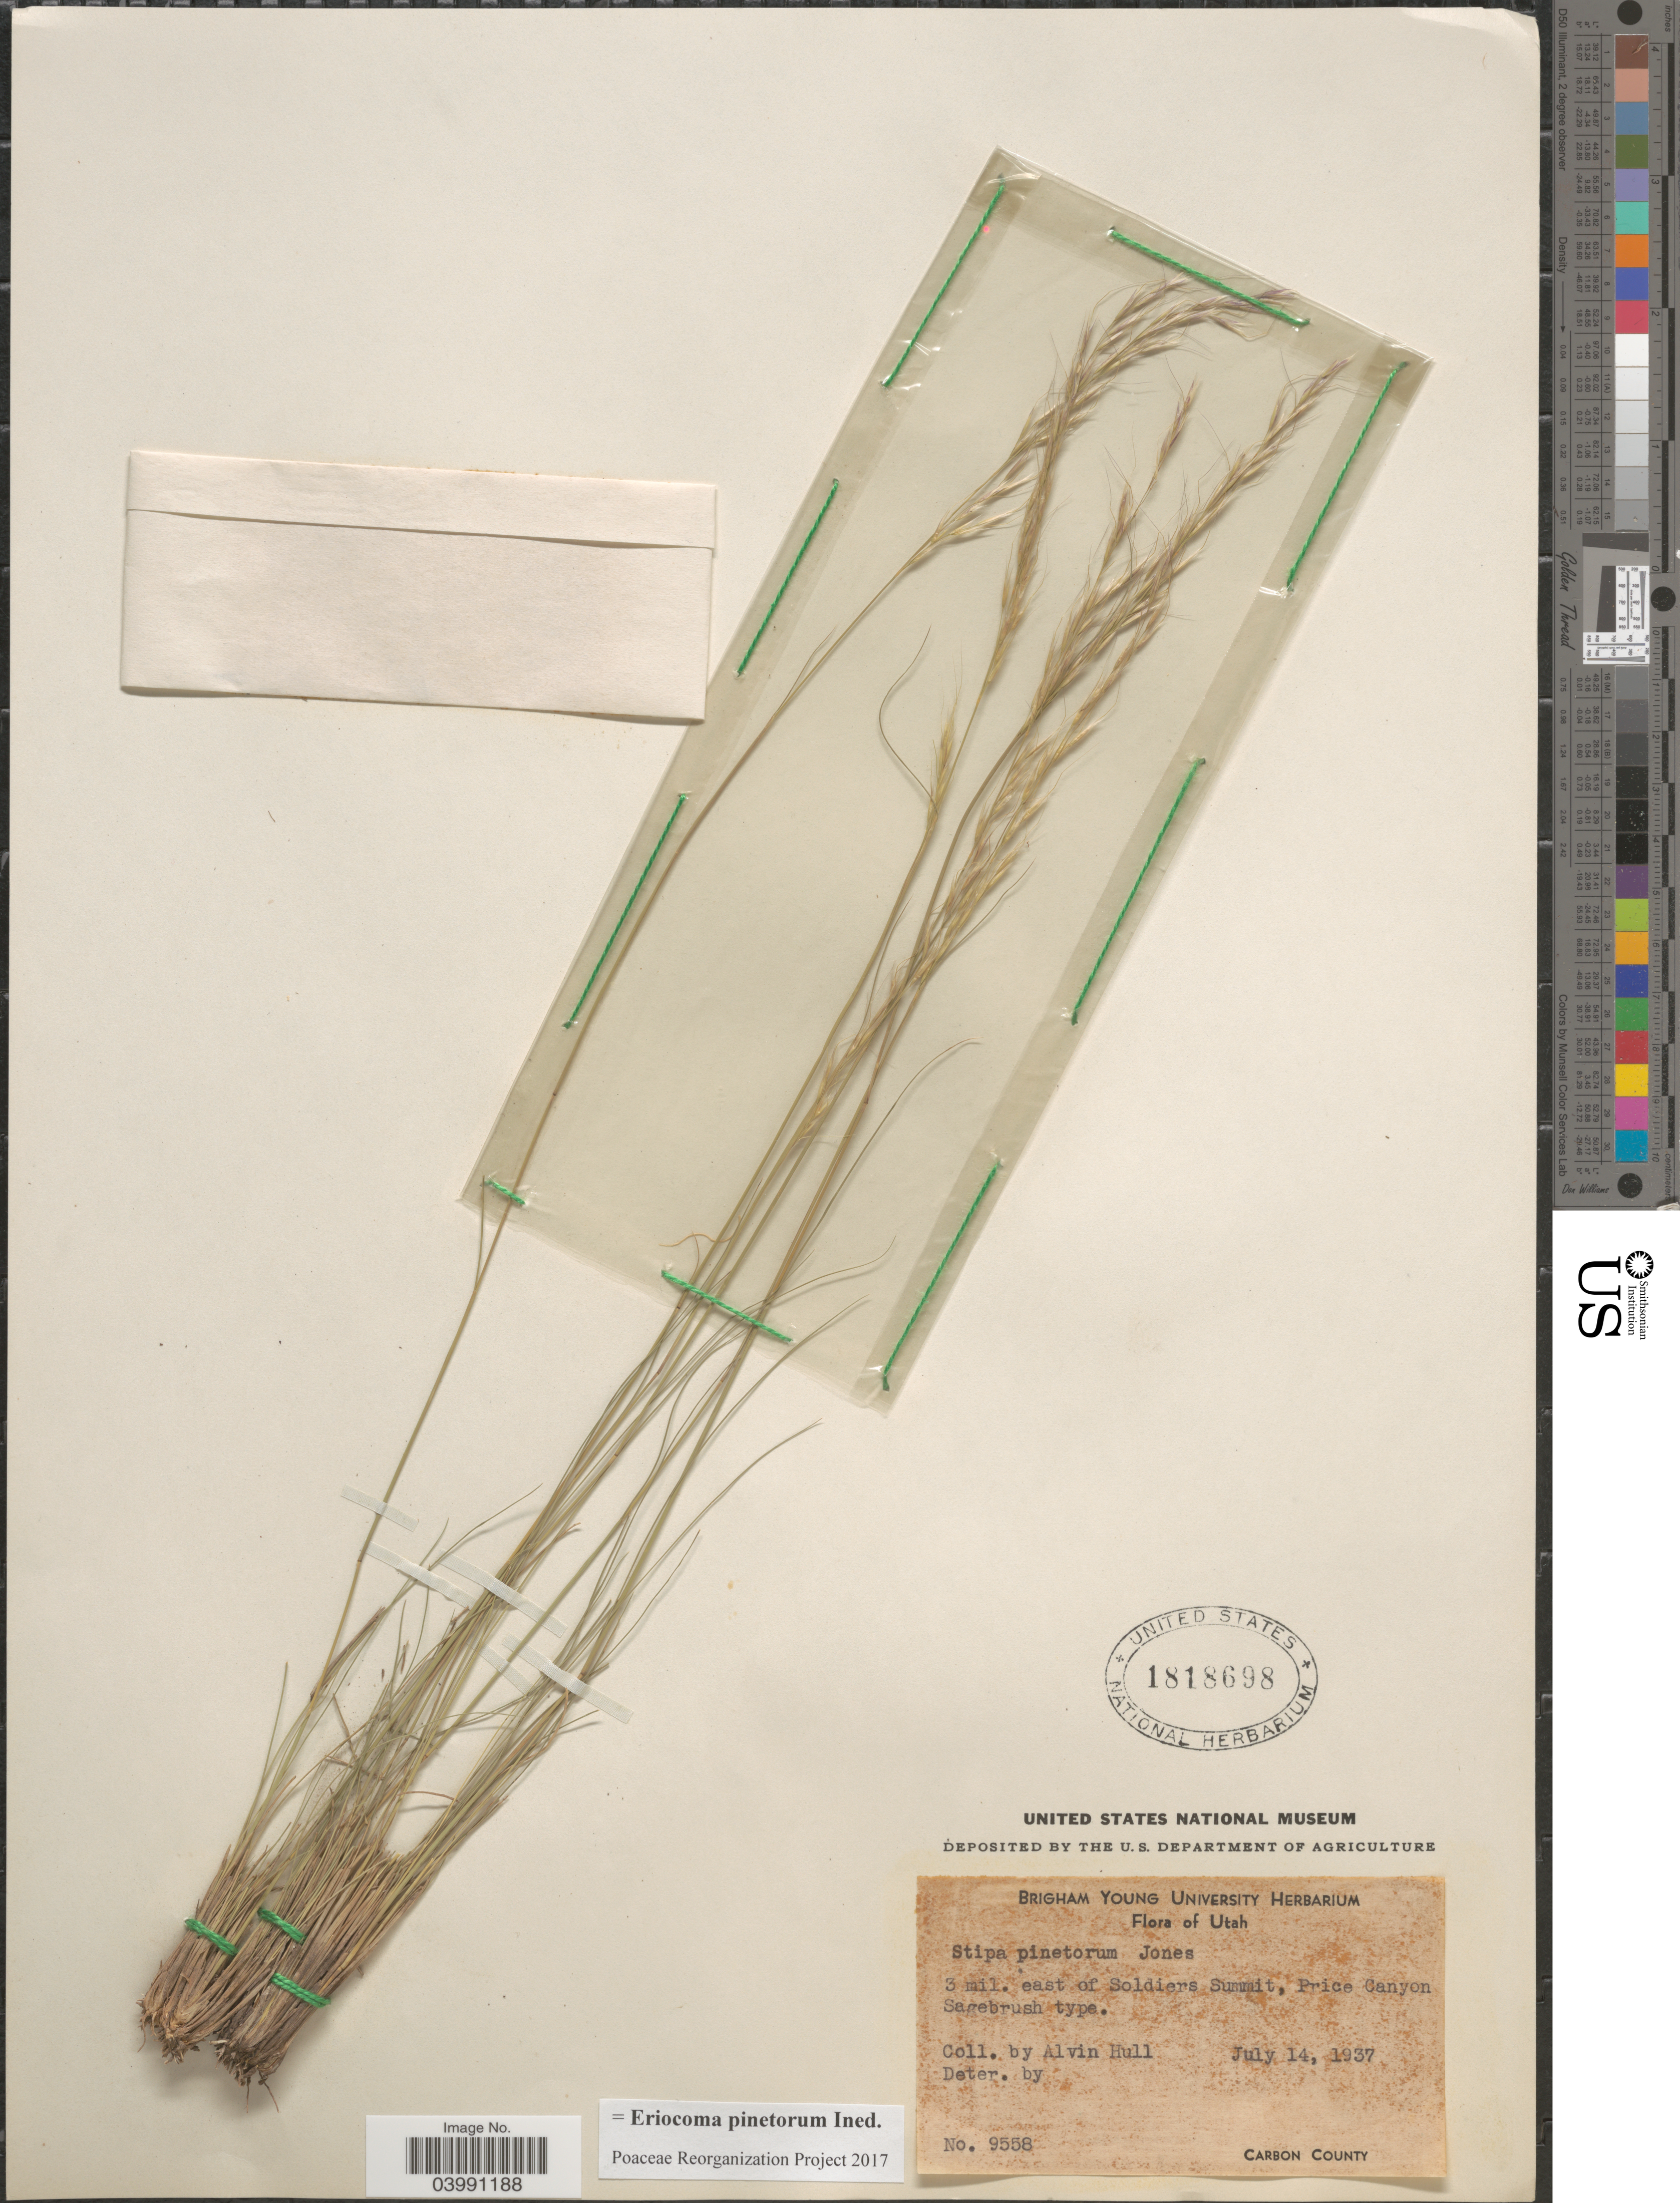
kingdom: Plantae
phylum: Tracheophyta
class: Liliopsida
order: Poales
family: Poaceae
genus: Eriocoma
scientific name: Eriocoma pinetorum ined.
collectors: A. Hull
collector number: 9558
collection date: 1937-07-14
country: United States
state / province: Utah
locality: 3 mil. east of Soldiers Summit, Price Canyon Sagebrush type. Carbon County.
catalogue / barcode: US 1818698